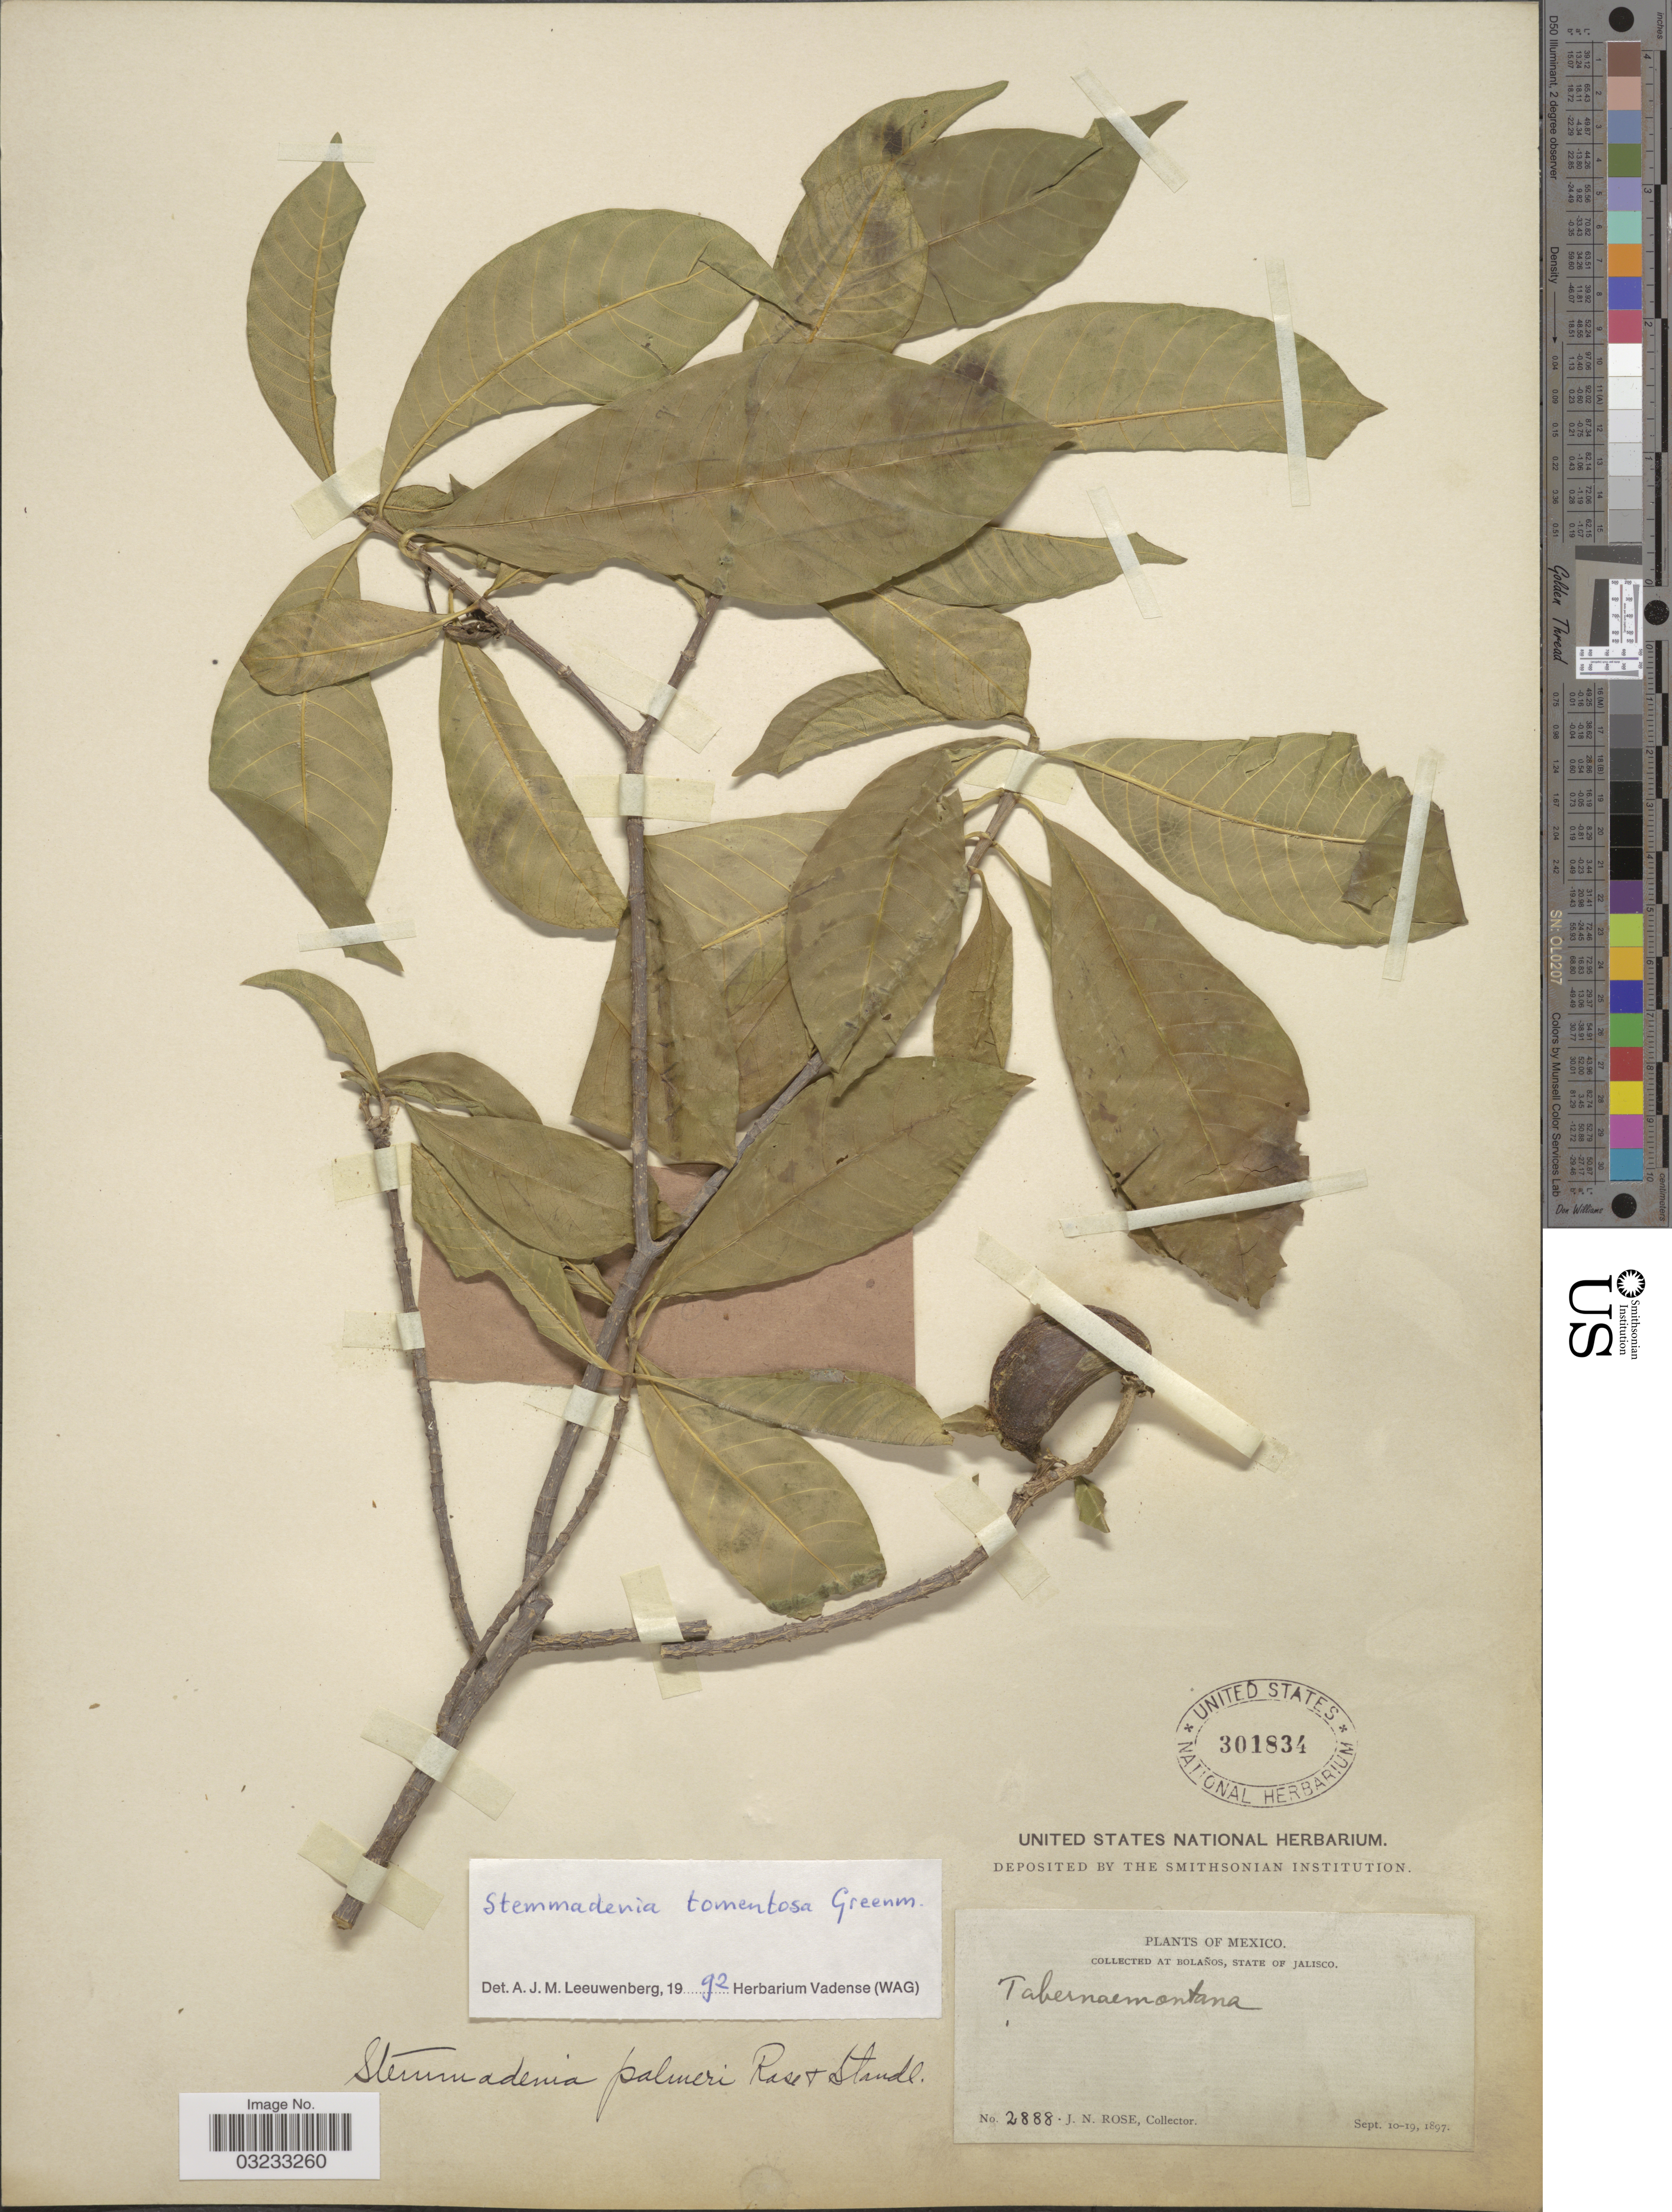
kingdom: Plantae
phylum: Tracheophyta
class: Magnoliopsida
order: Gentianales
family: Apocynaceae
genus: Stemmadenia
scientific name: Stemmadenia tomentosa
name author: Greenm.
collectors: J. N. Rose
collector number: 2888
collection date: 1897-09-10/1897-09-19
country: Mexico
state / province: Jalisco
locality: At Bolaños.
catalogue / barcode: US 301834